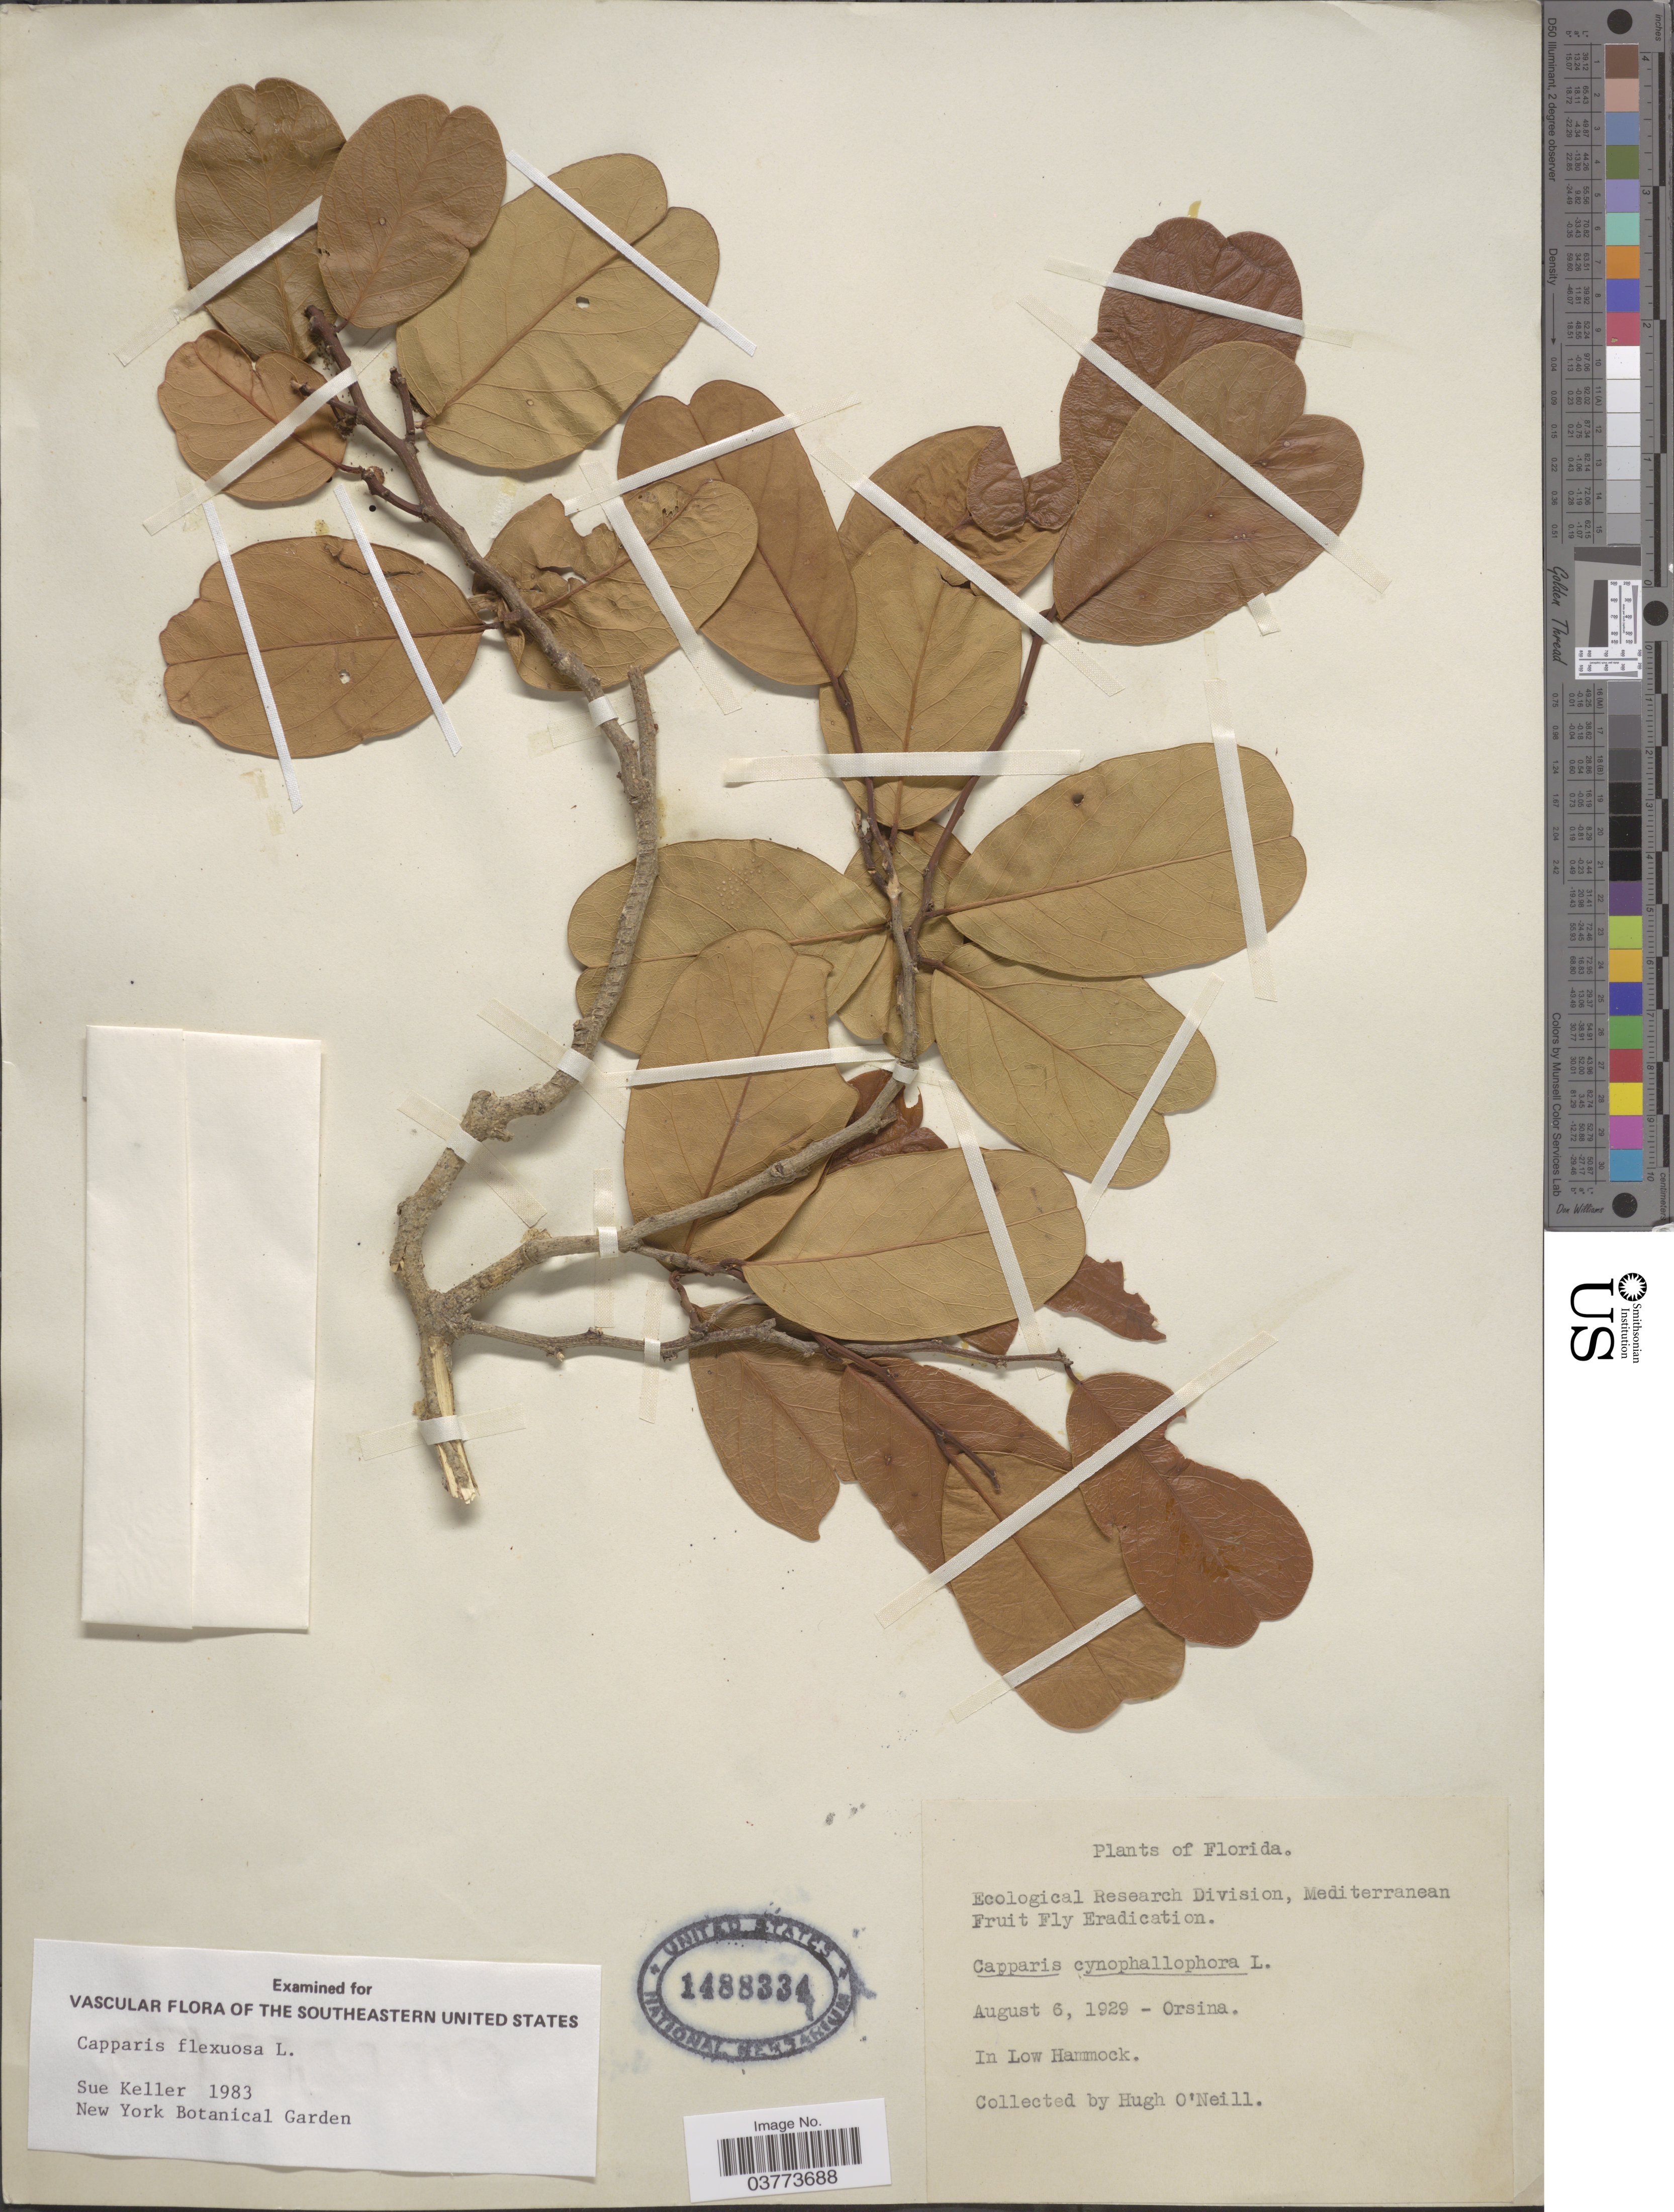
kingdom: Plantae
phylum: Tracheophyta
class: Magnoliopsida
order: Brassicales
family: Capparaceae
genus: Cynophalla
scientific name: Cynophalla flexuosa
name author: (L.) J. Presl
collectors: H. O'Neill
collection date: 1929-08-06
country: United States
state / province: Florida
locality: In Low Hammock.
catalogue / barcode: US 1488334